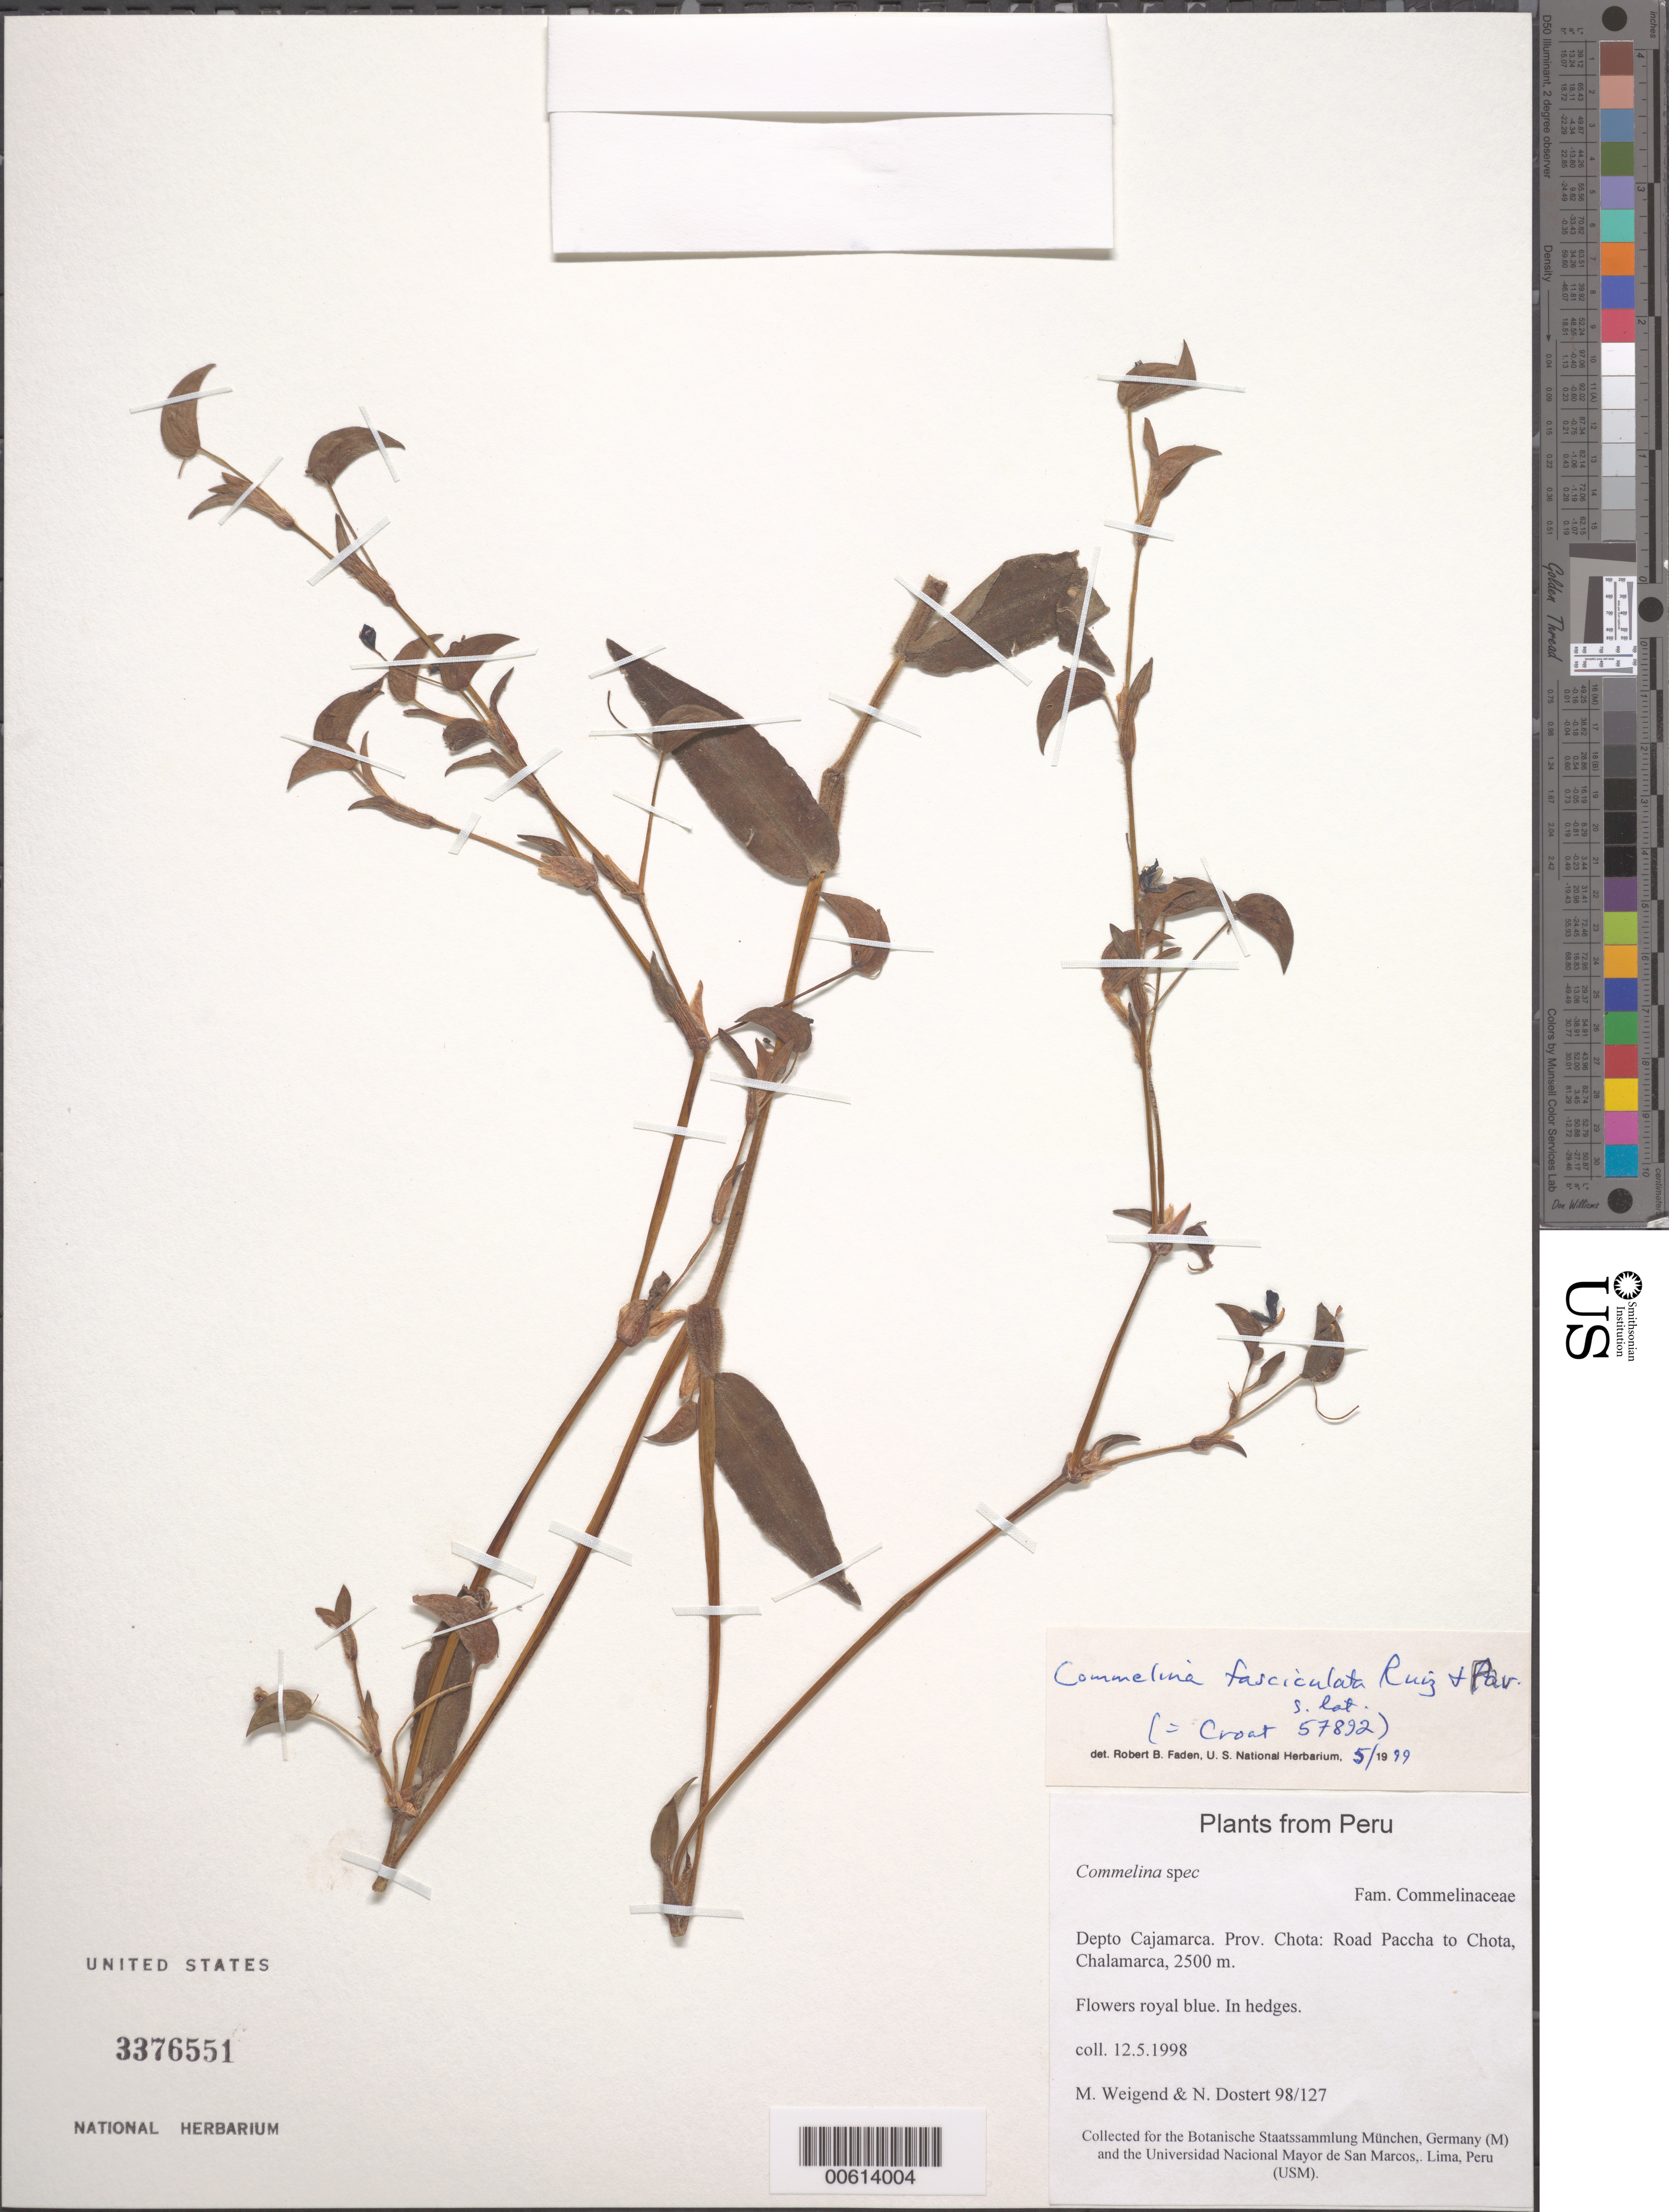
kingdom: Plantae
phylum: Tracheophyta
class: Liliopsida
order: Commelinales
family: Commelinaceae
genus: Commelina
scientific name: Commelina fasciculata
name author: Ruiz & Pav.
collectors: M. Weigend & N. Dostert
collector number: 98/127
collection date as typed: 12 May 1998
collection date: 1998-05-12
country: Peru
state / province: Cajamarca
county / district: Chota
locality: road Paccha to Chota, Chalamarca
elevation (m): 2500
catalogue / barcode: US 3376551